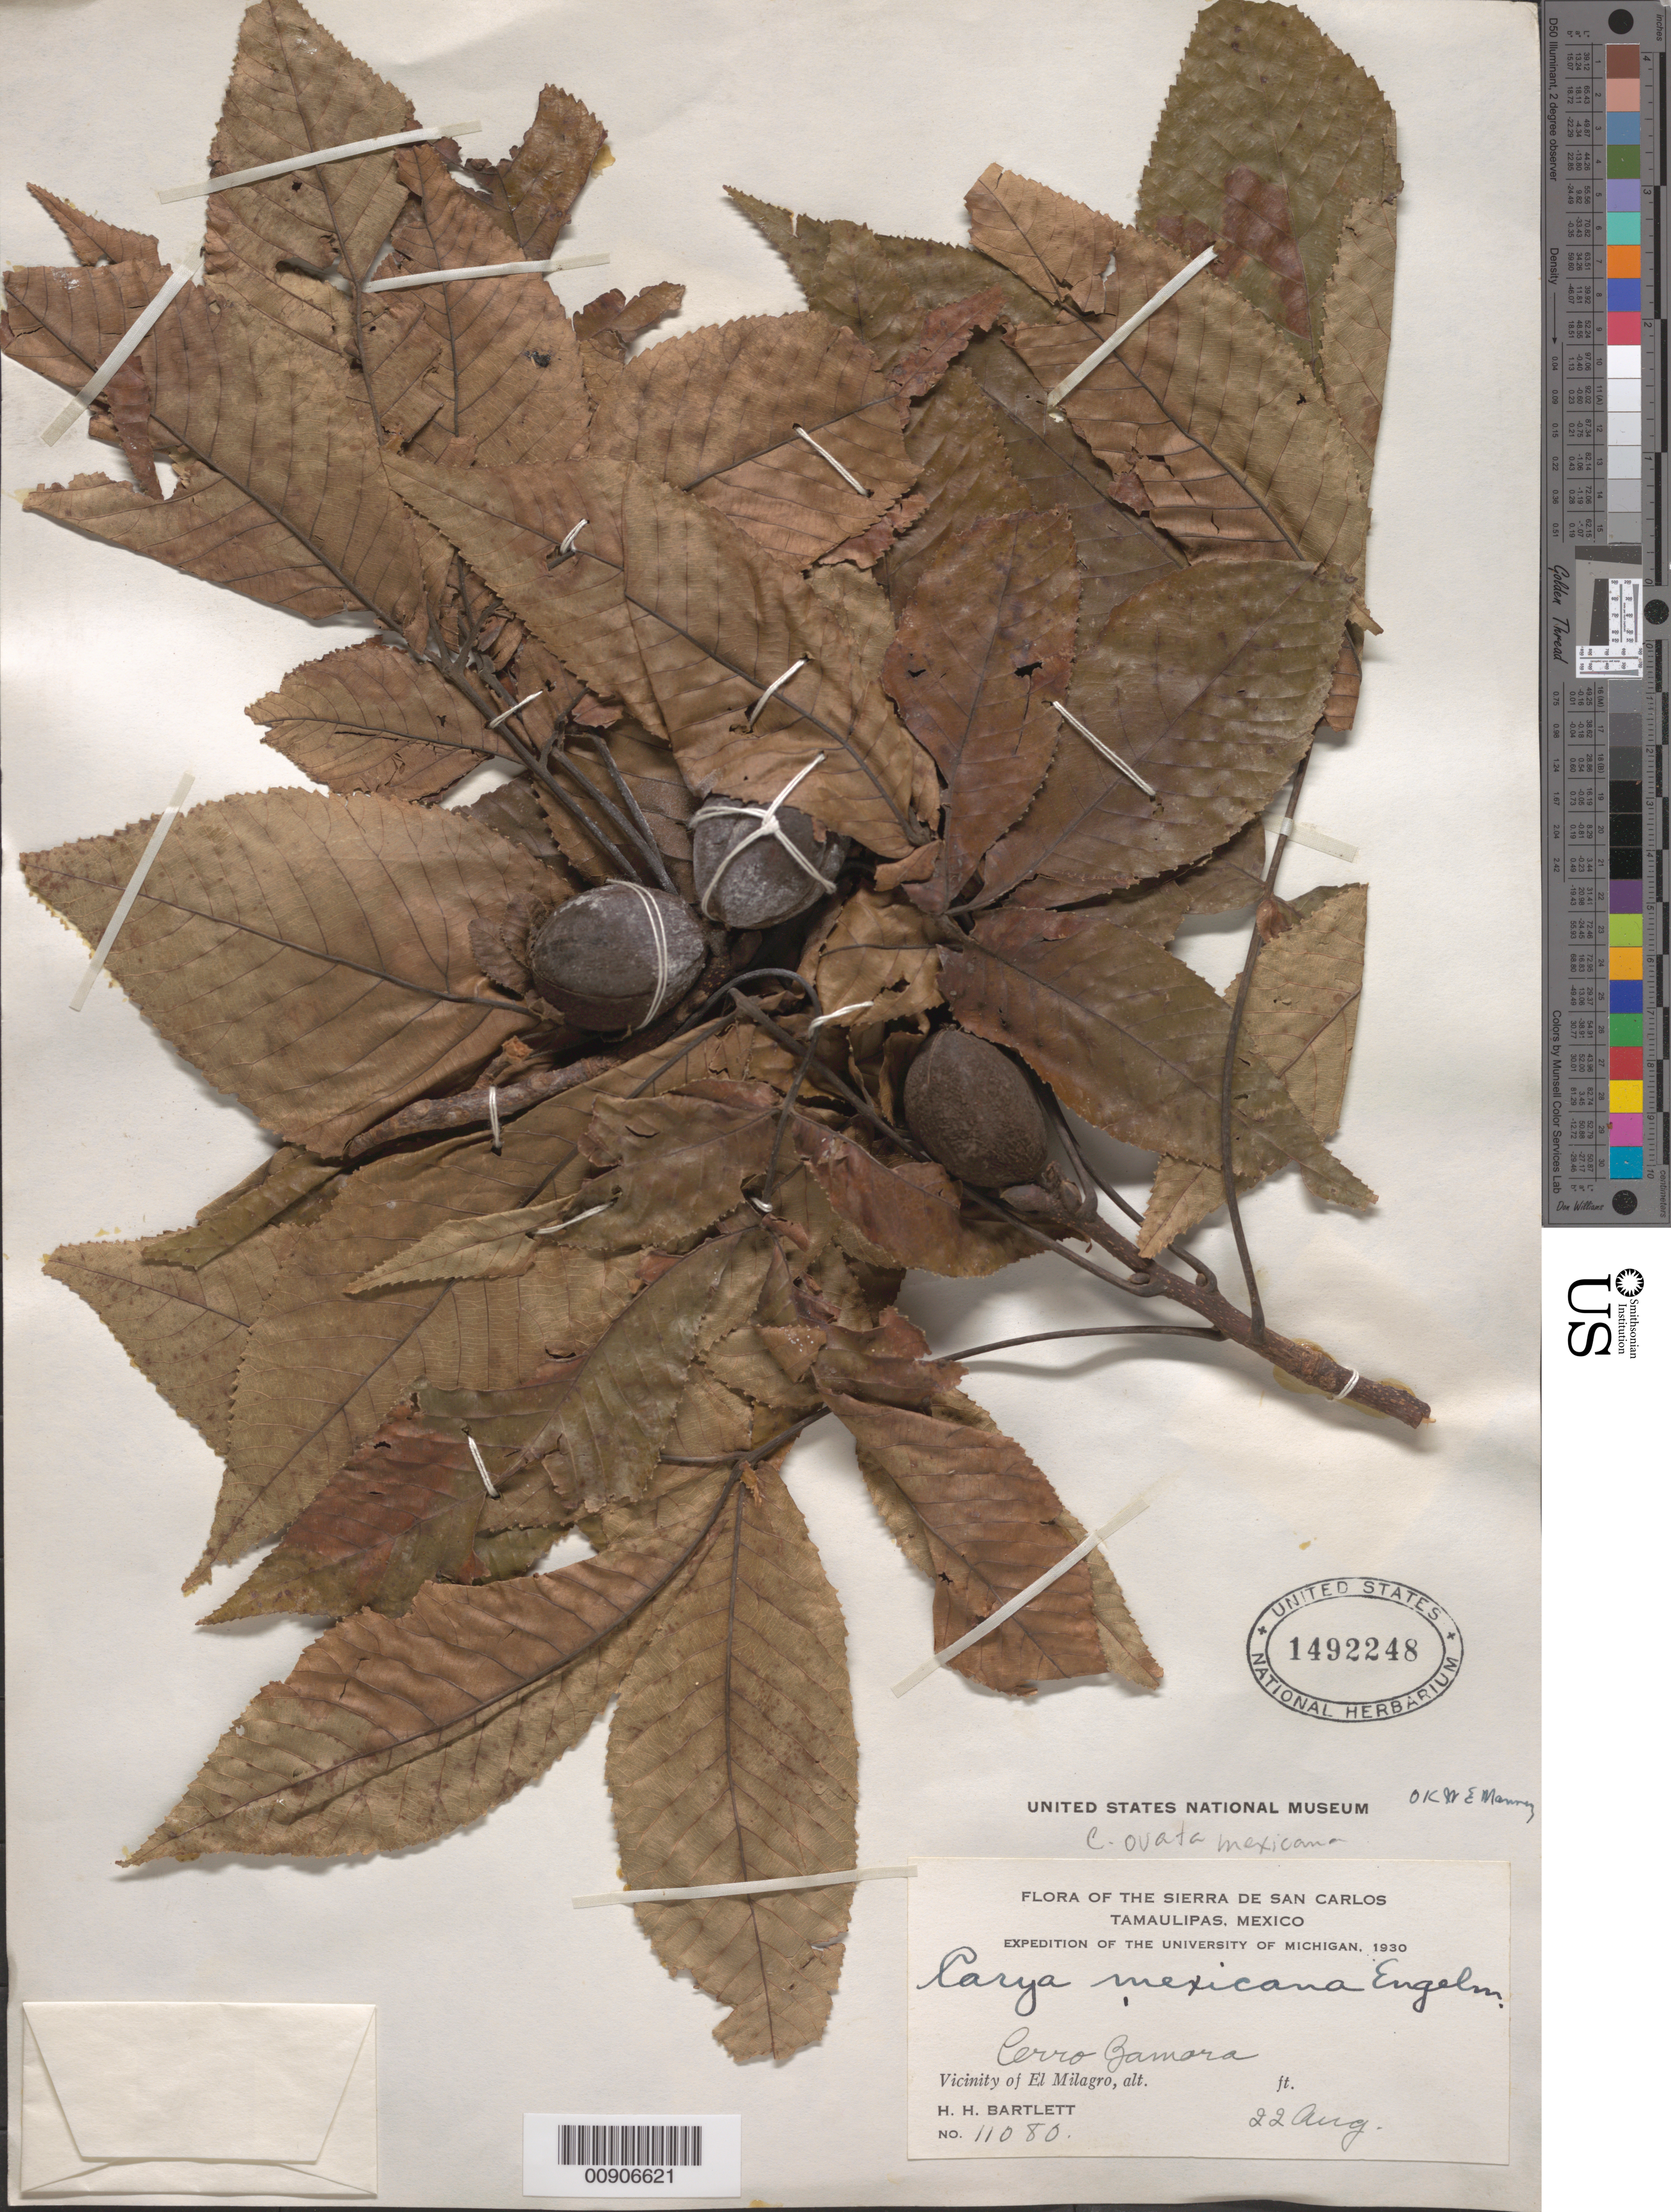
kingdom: Plantae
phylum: Tracheophyta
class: Magnoliopsida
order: Fagales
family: Juglandaceae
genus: Carya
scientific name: Carya ovata var. mexicana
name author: (Mill.) K. Koch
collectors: H. H. Bartlett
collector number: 11080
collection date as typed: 22 Aug 1930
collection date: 1930-08-22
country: Mexico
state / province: Tamaulipas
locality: Cerro Zamora. Vicinity of El Milagro. Sierra de San Carlos, Tamaulipas.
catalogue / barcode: US 1492248